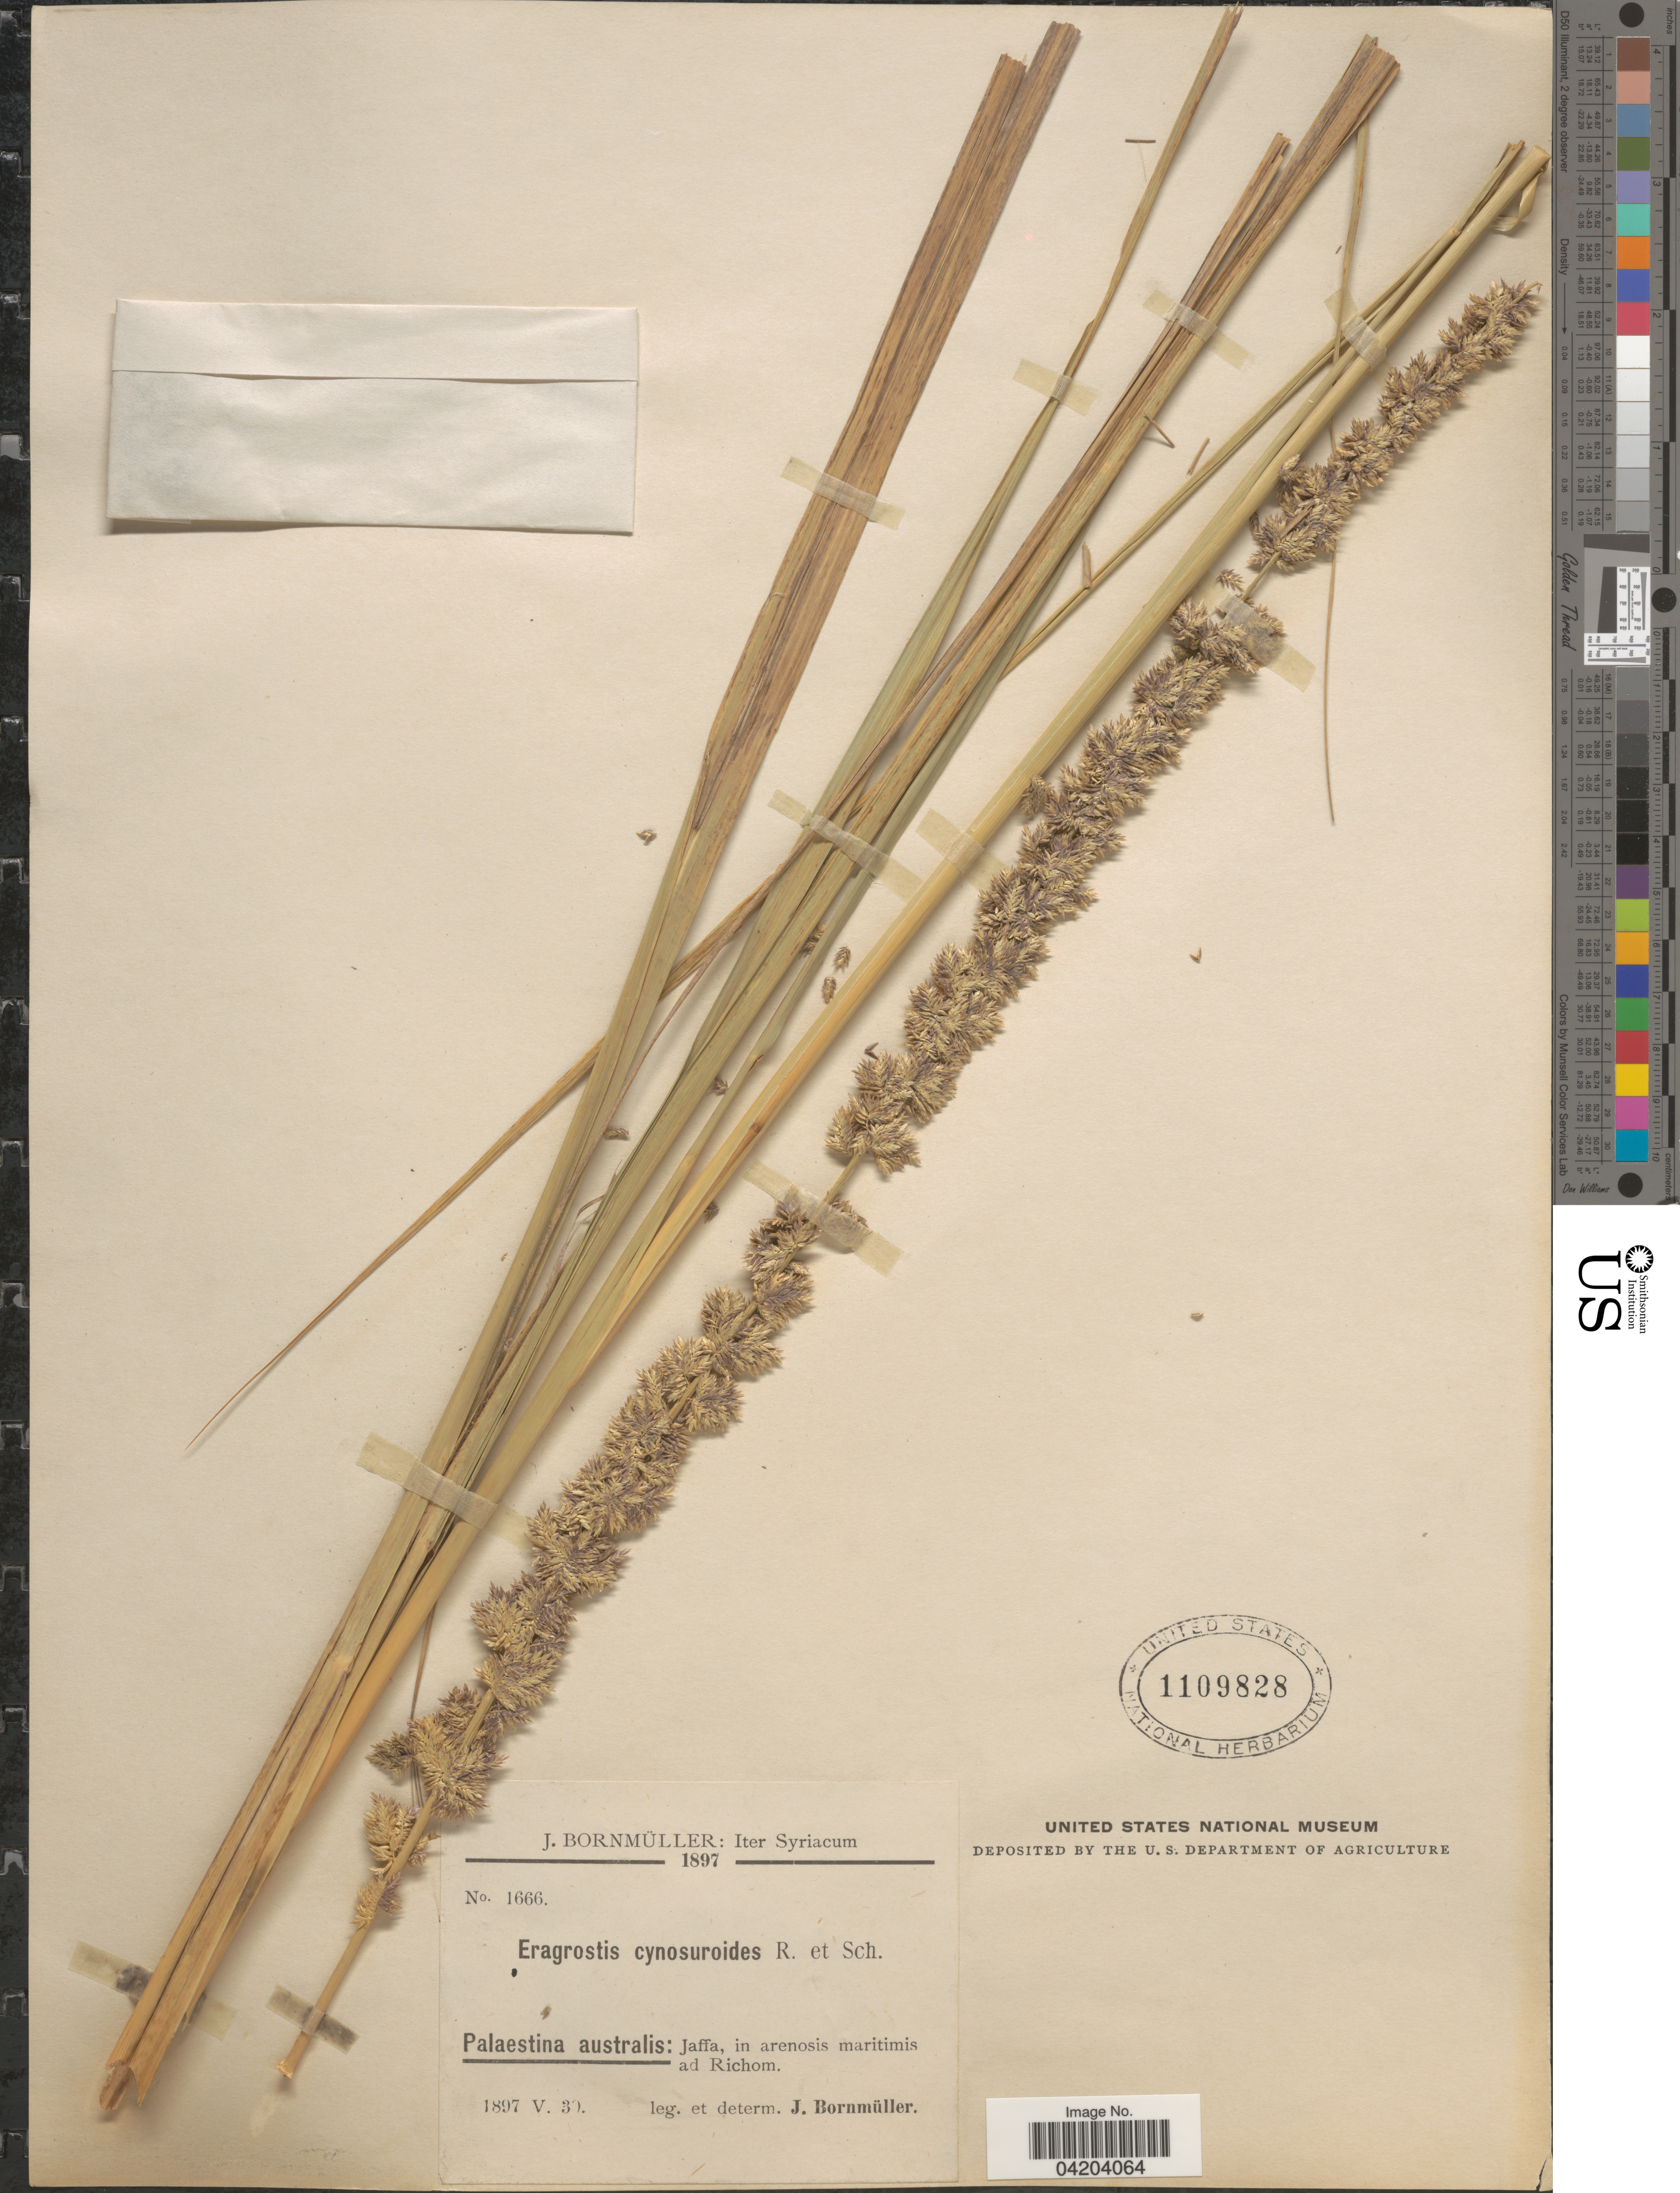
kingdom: Plantae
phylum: Tracheophyta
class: Liliopsida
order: Poales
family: Poaceae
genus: Desmostachya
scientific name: Desmostachya bipinnata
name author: (L.) Stapf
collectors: J. Bornmüller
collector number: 1666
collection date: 1897-05-30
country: Syria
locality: J. Bornmüller: Iter Syriacum 1897. Palaestina australis: Jaffa, in arenosis maritimis ad Richom.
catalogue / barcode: US 1109828